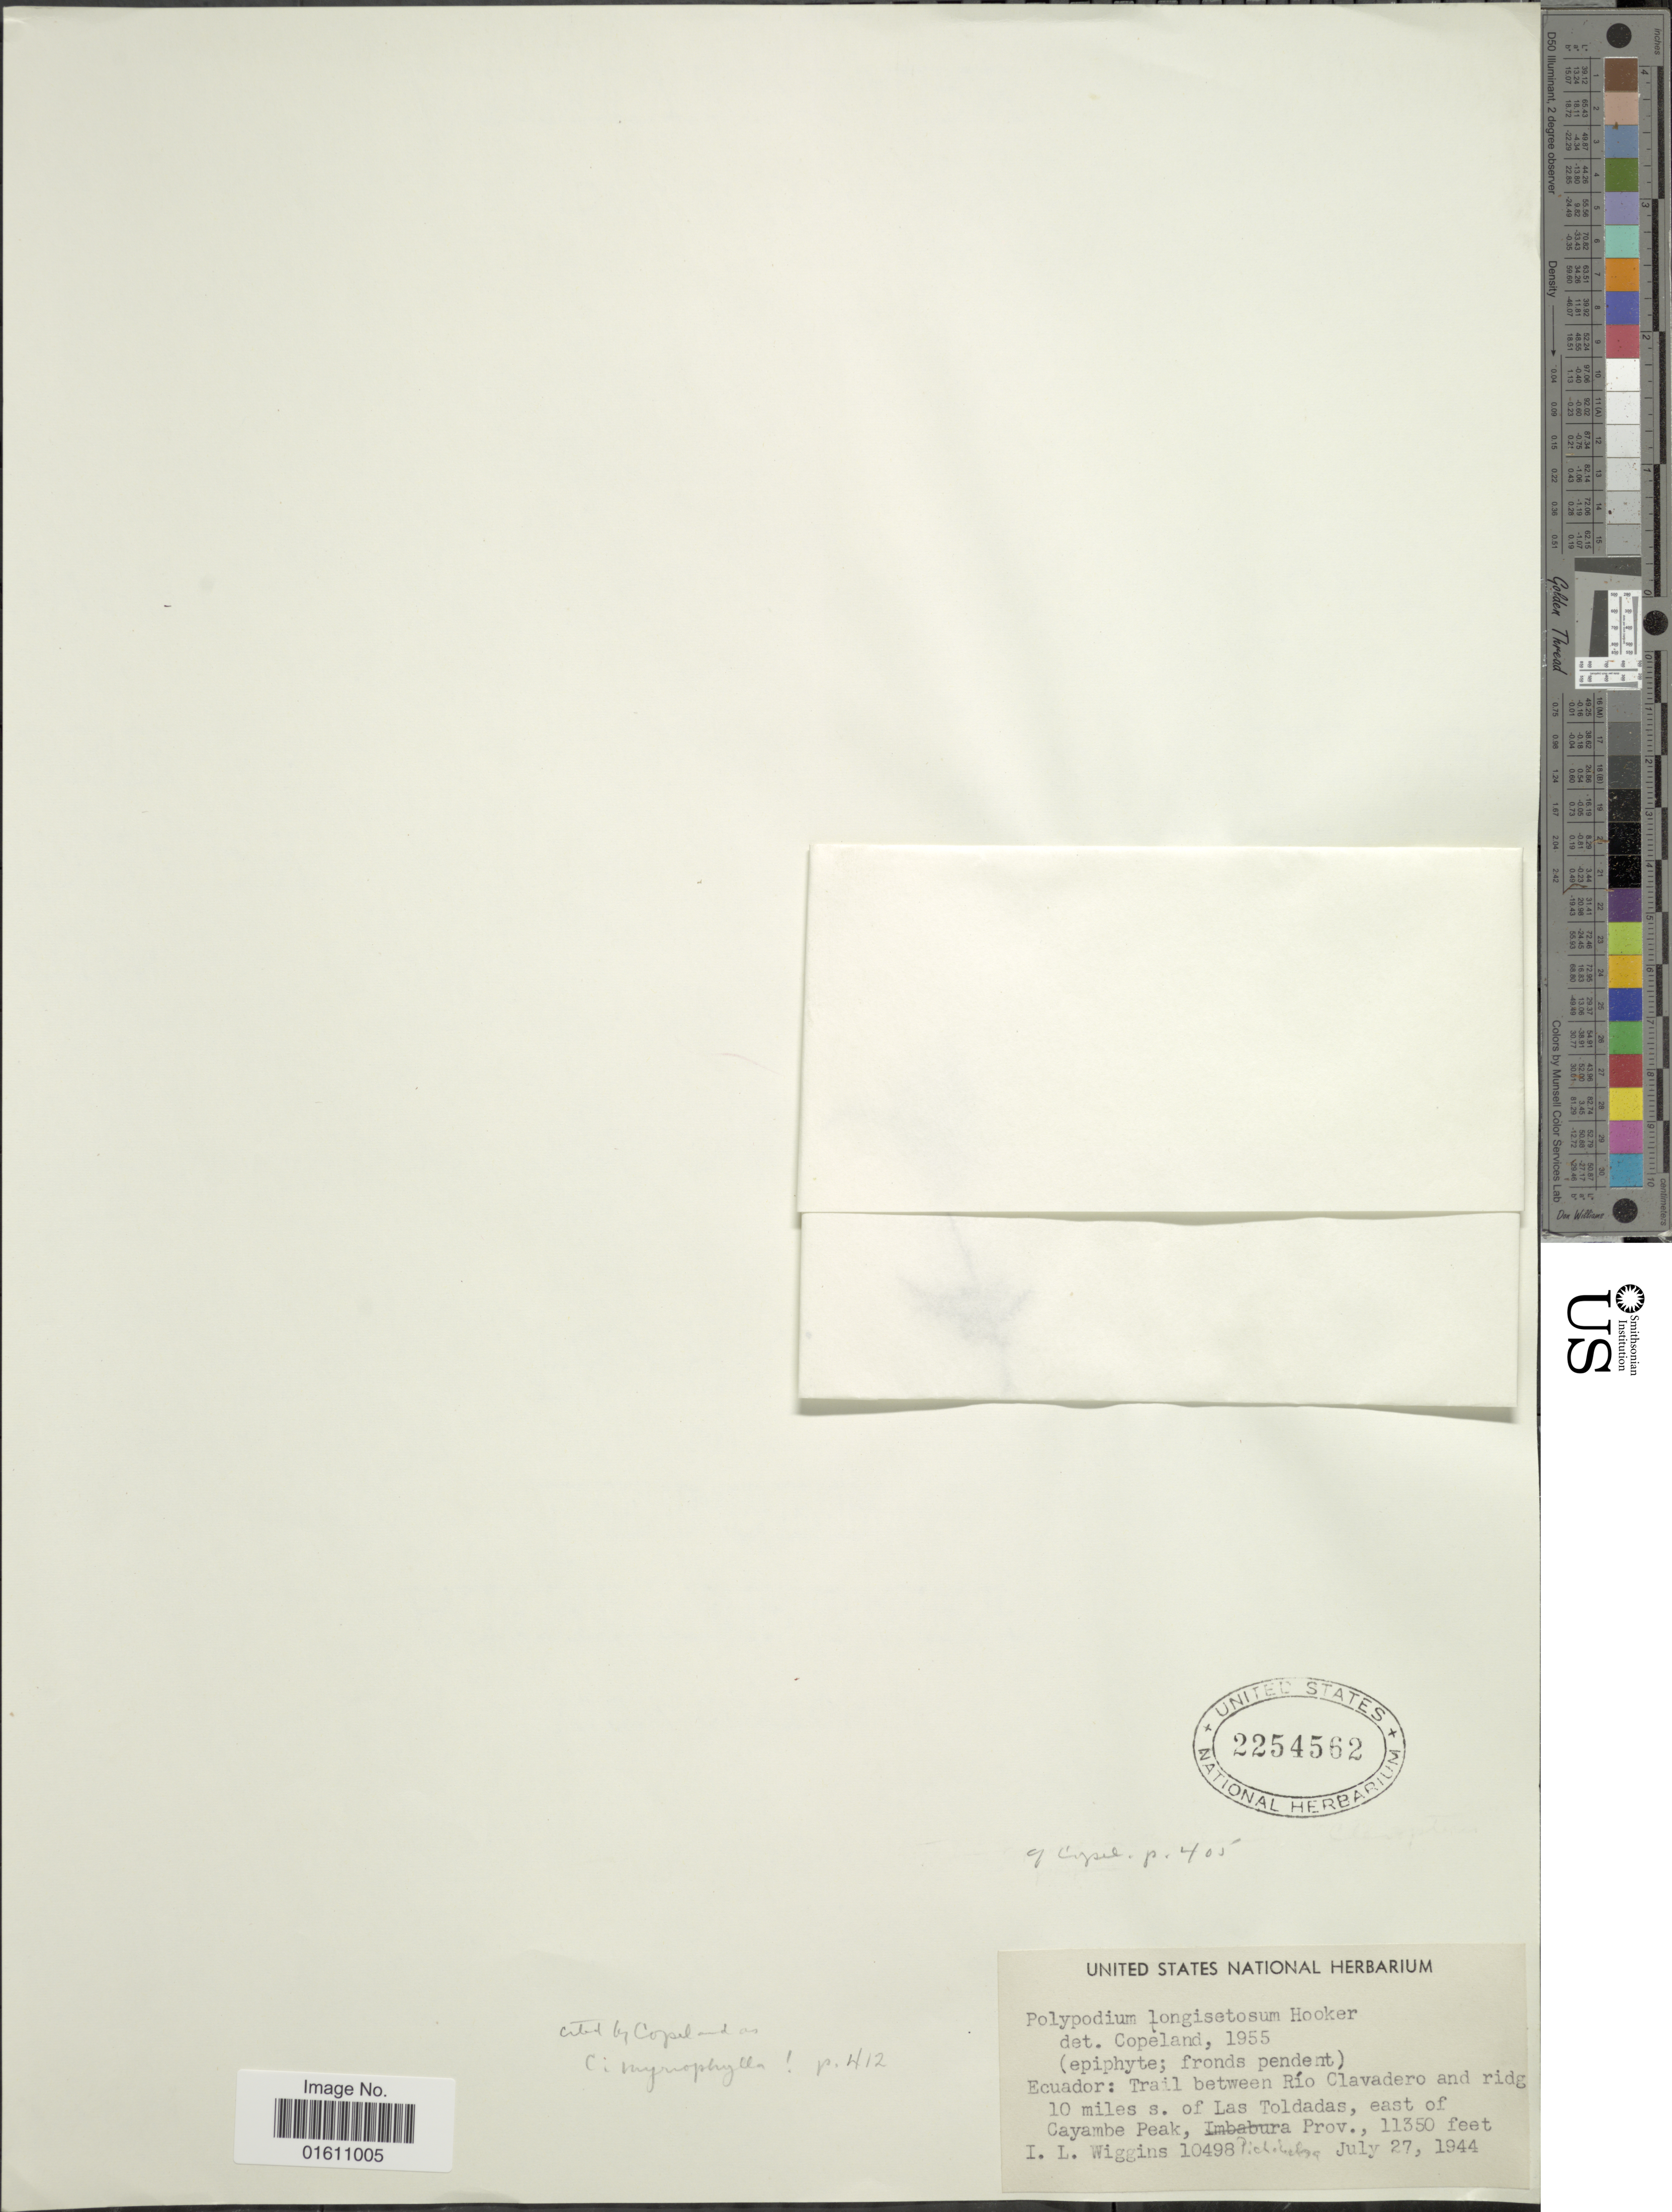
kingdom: Plantae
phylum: Tracheophyta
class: Polypodiopsida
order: Polypodiales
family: Polypodiaceae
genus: Moranopteris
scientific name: Moranopteris longisetosa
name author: (Hook.) R. Y. Hirai & J. Prado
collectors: I. L. Wiggins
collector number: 10498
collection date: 1944-07-27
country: Ecuador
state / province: Pichincha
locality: Ecuador: Trail between Rio Clavadero and ridge 10 miles s. of Las Toldadas, east of Cayambe Peak, Pichincha Prov.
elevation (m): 3459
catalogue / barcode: US 2254562